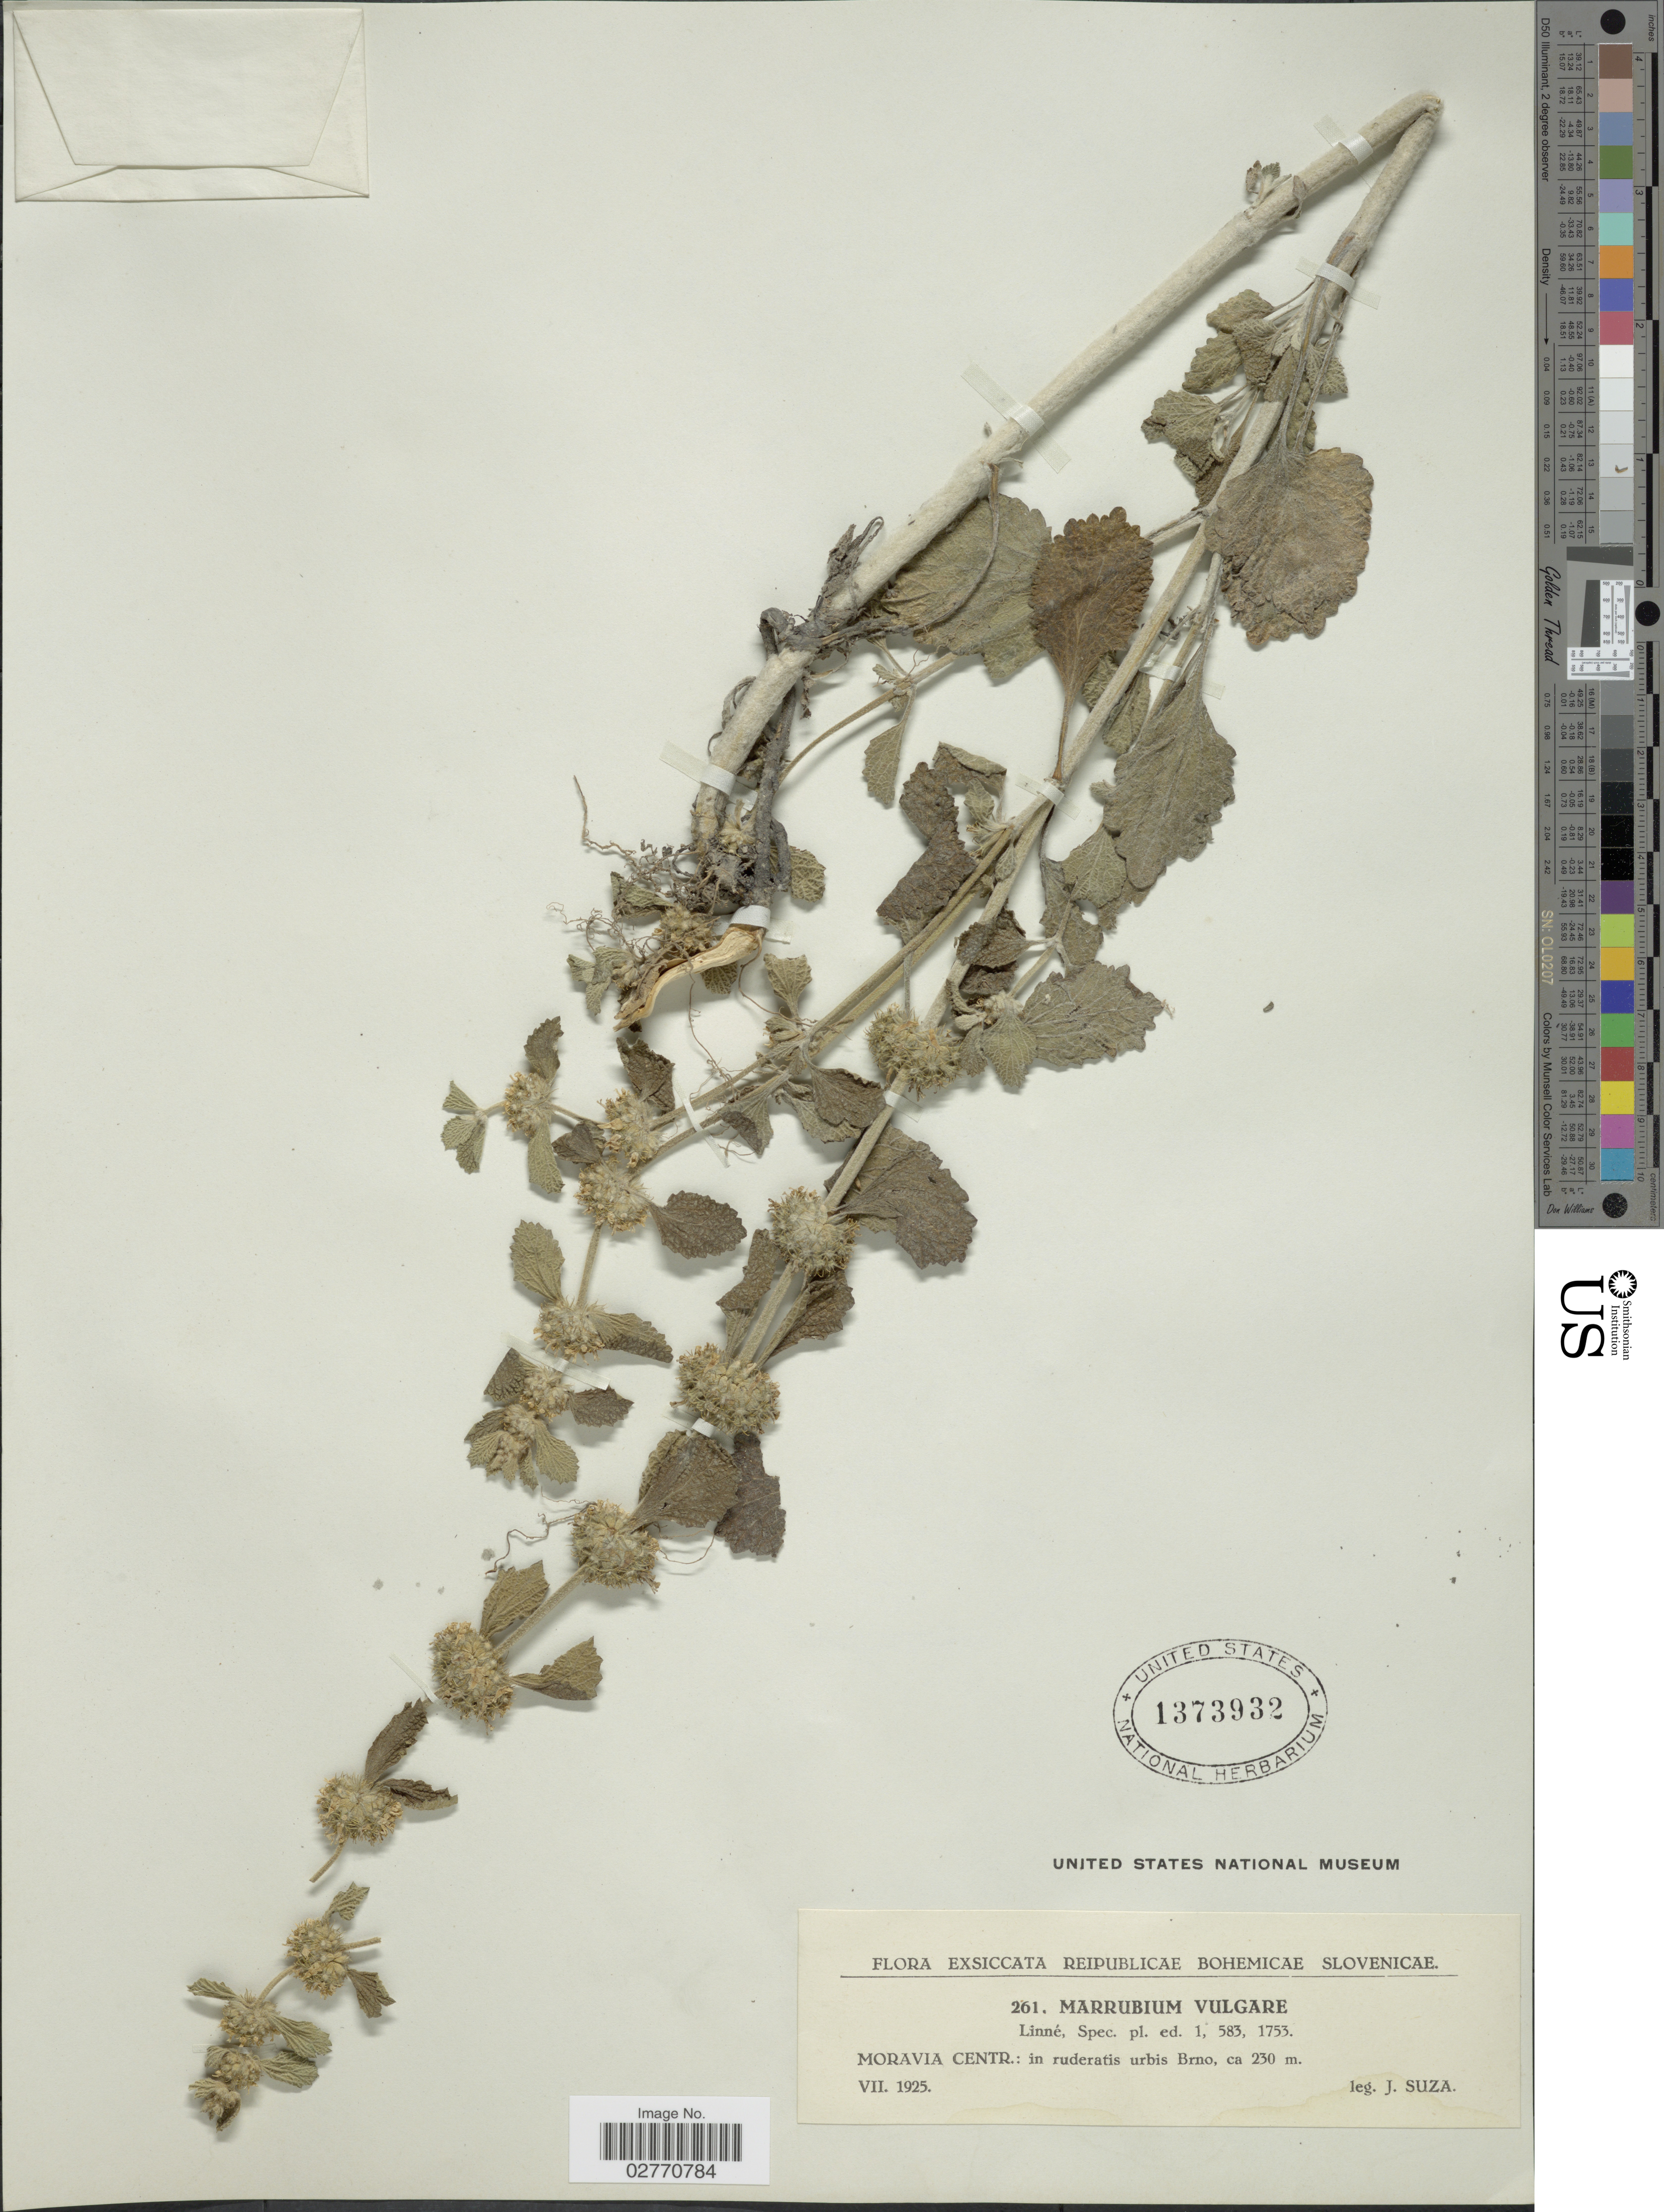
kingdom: Plantae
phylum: Tracheophyta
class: Magnoliopsida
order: Lamiales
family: Lamiaceae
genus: Marrubium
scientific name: Marrubium vulgare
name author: L.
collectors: J. Suza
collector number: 261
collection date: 1925-07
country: Czechia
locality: Reipublicae Bohemicae Slovenicae, Moravia Centr.: in ruderatis urbis Brno.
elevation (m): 230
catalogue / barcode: US 1373932